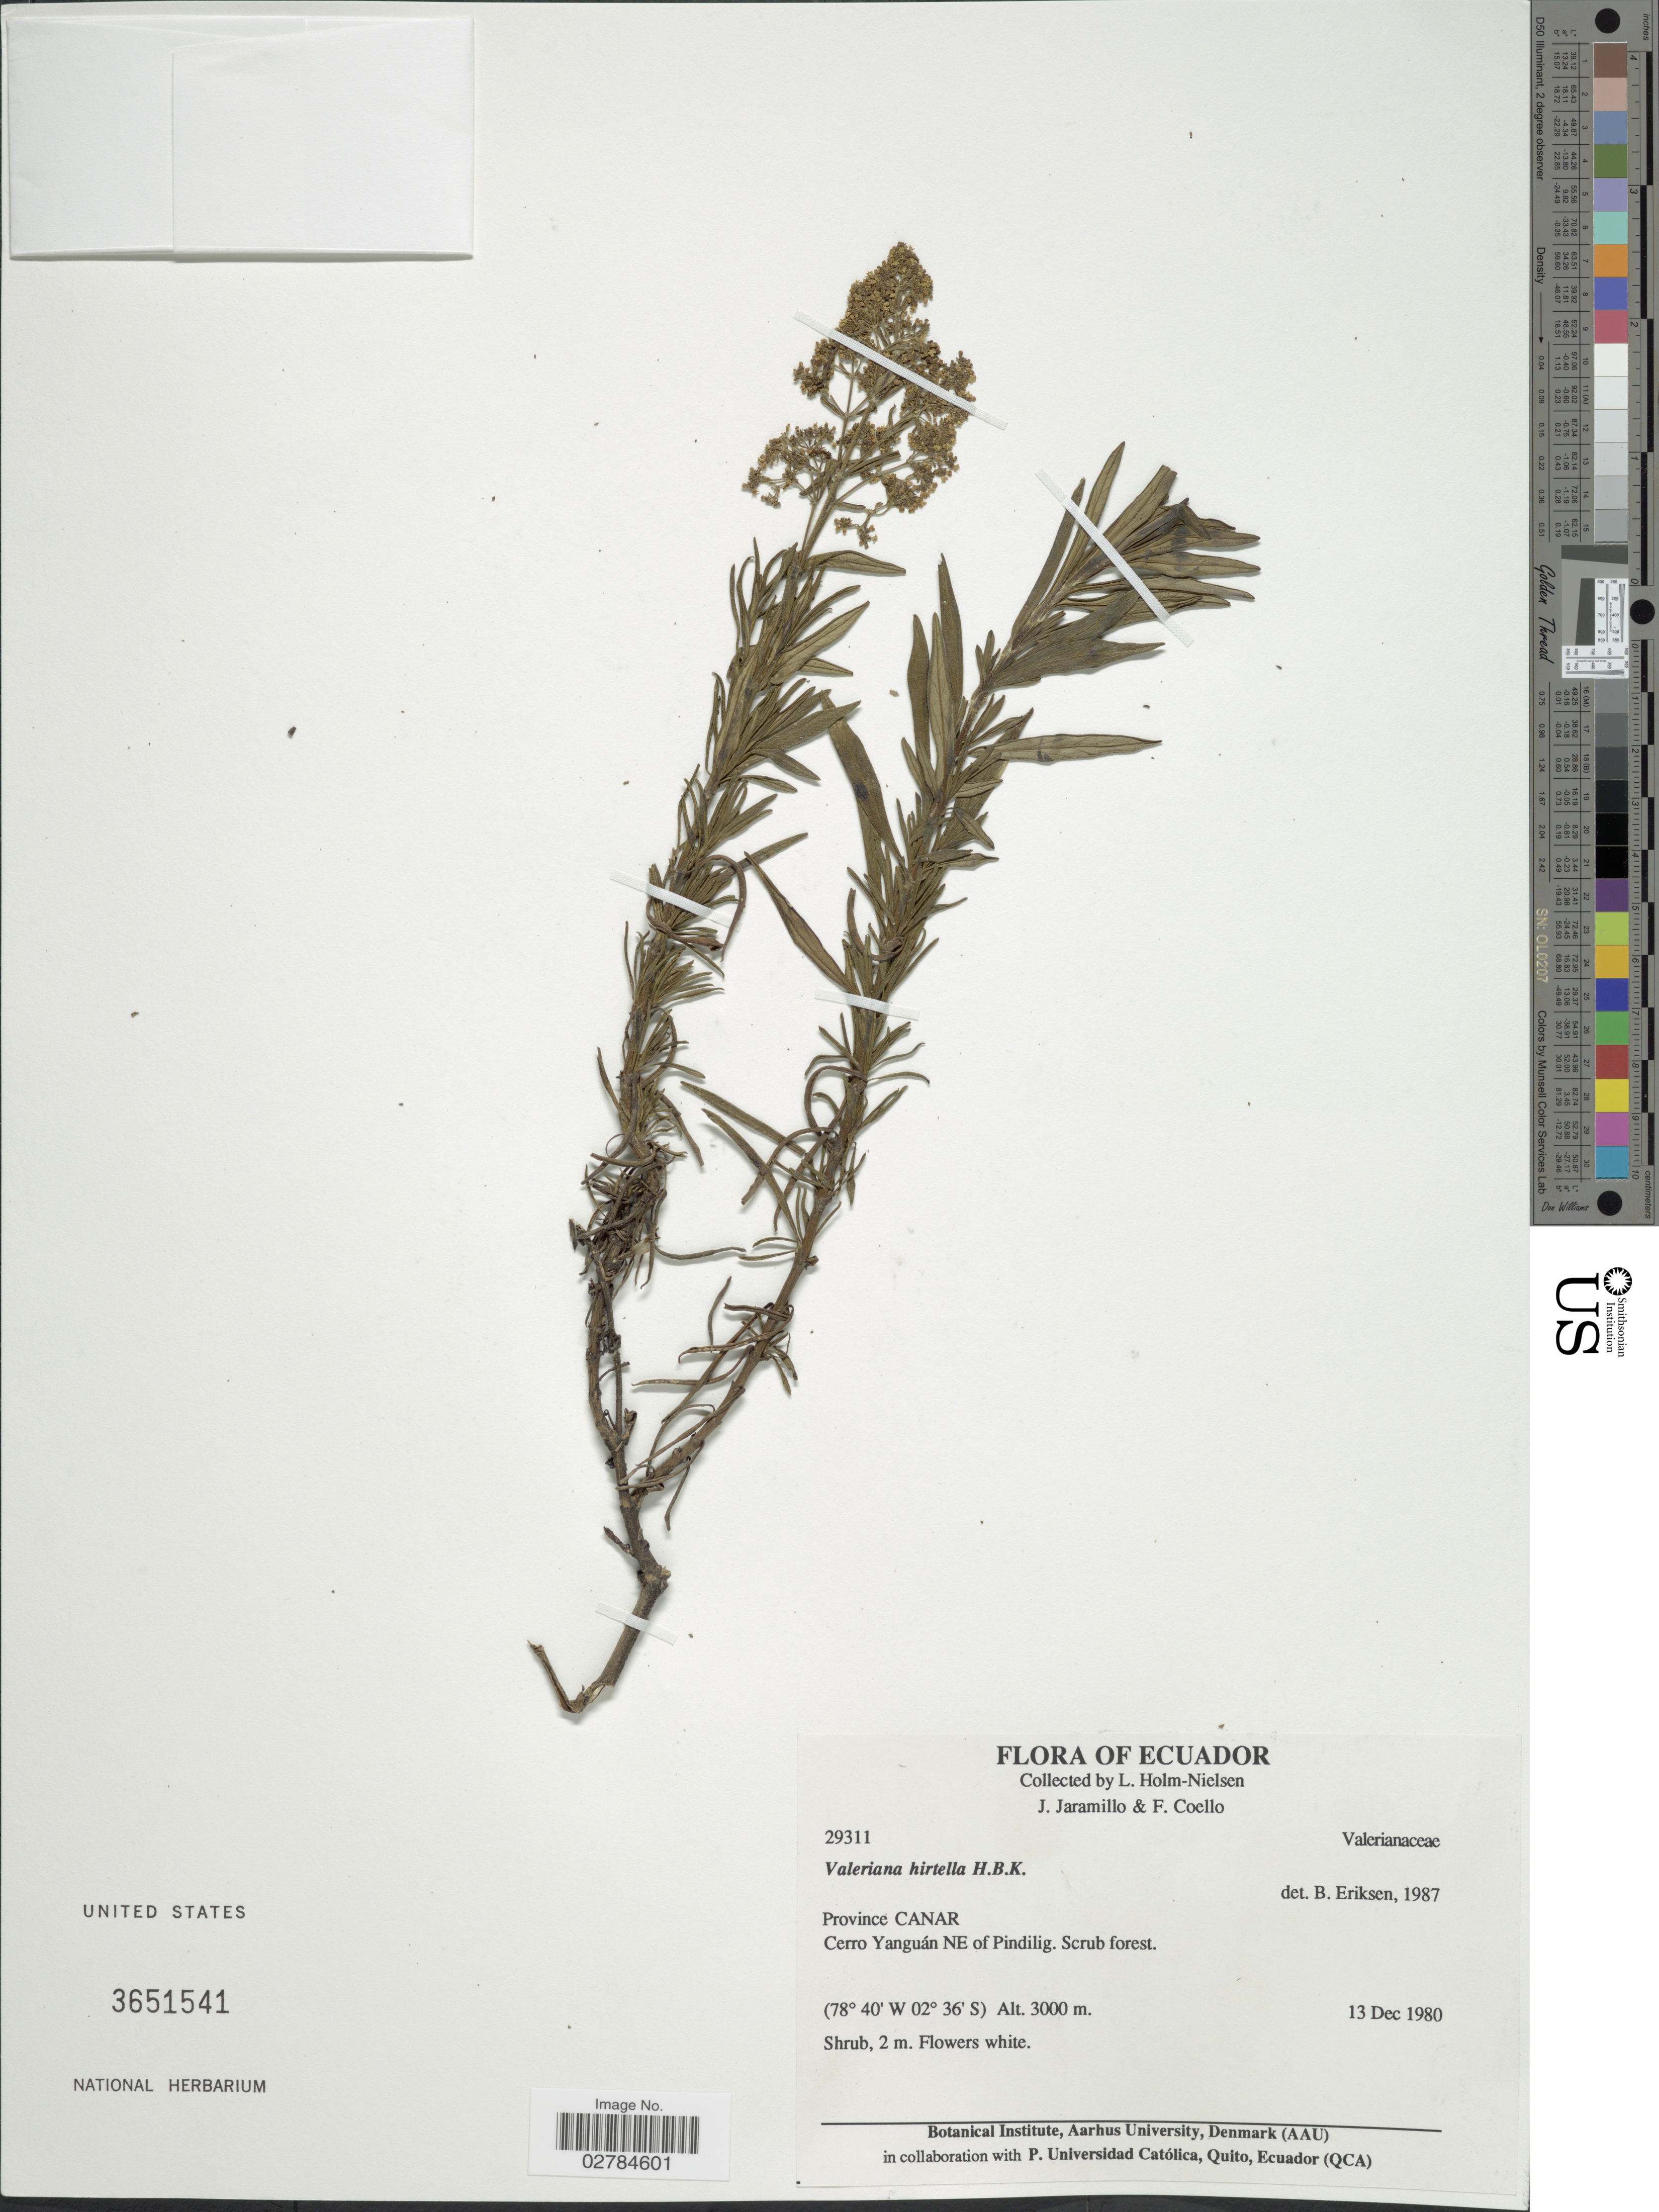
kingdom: Plantae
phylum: Tracheophyta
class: Magnoliopsida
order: Dipsacales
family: Caprifoliaceae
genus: Valeriana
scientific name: Valeriana hirtella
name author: Kunth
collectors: L. Holm-Nielsen, J. Jaramillo & F. Coello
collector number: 29311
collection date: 1980-12-13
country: Ecuador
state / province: Cañar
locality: Province Canar, Cerro Yanguán NE of Pindilig.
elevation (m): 3000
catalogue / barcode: US 3651541